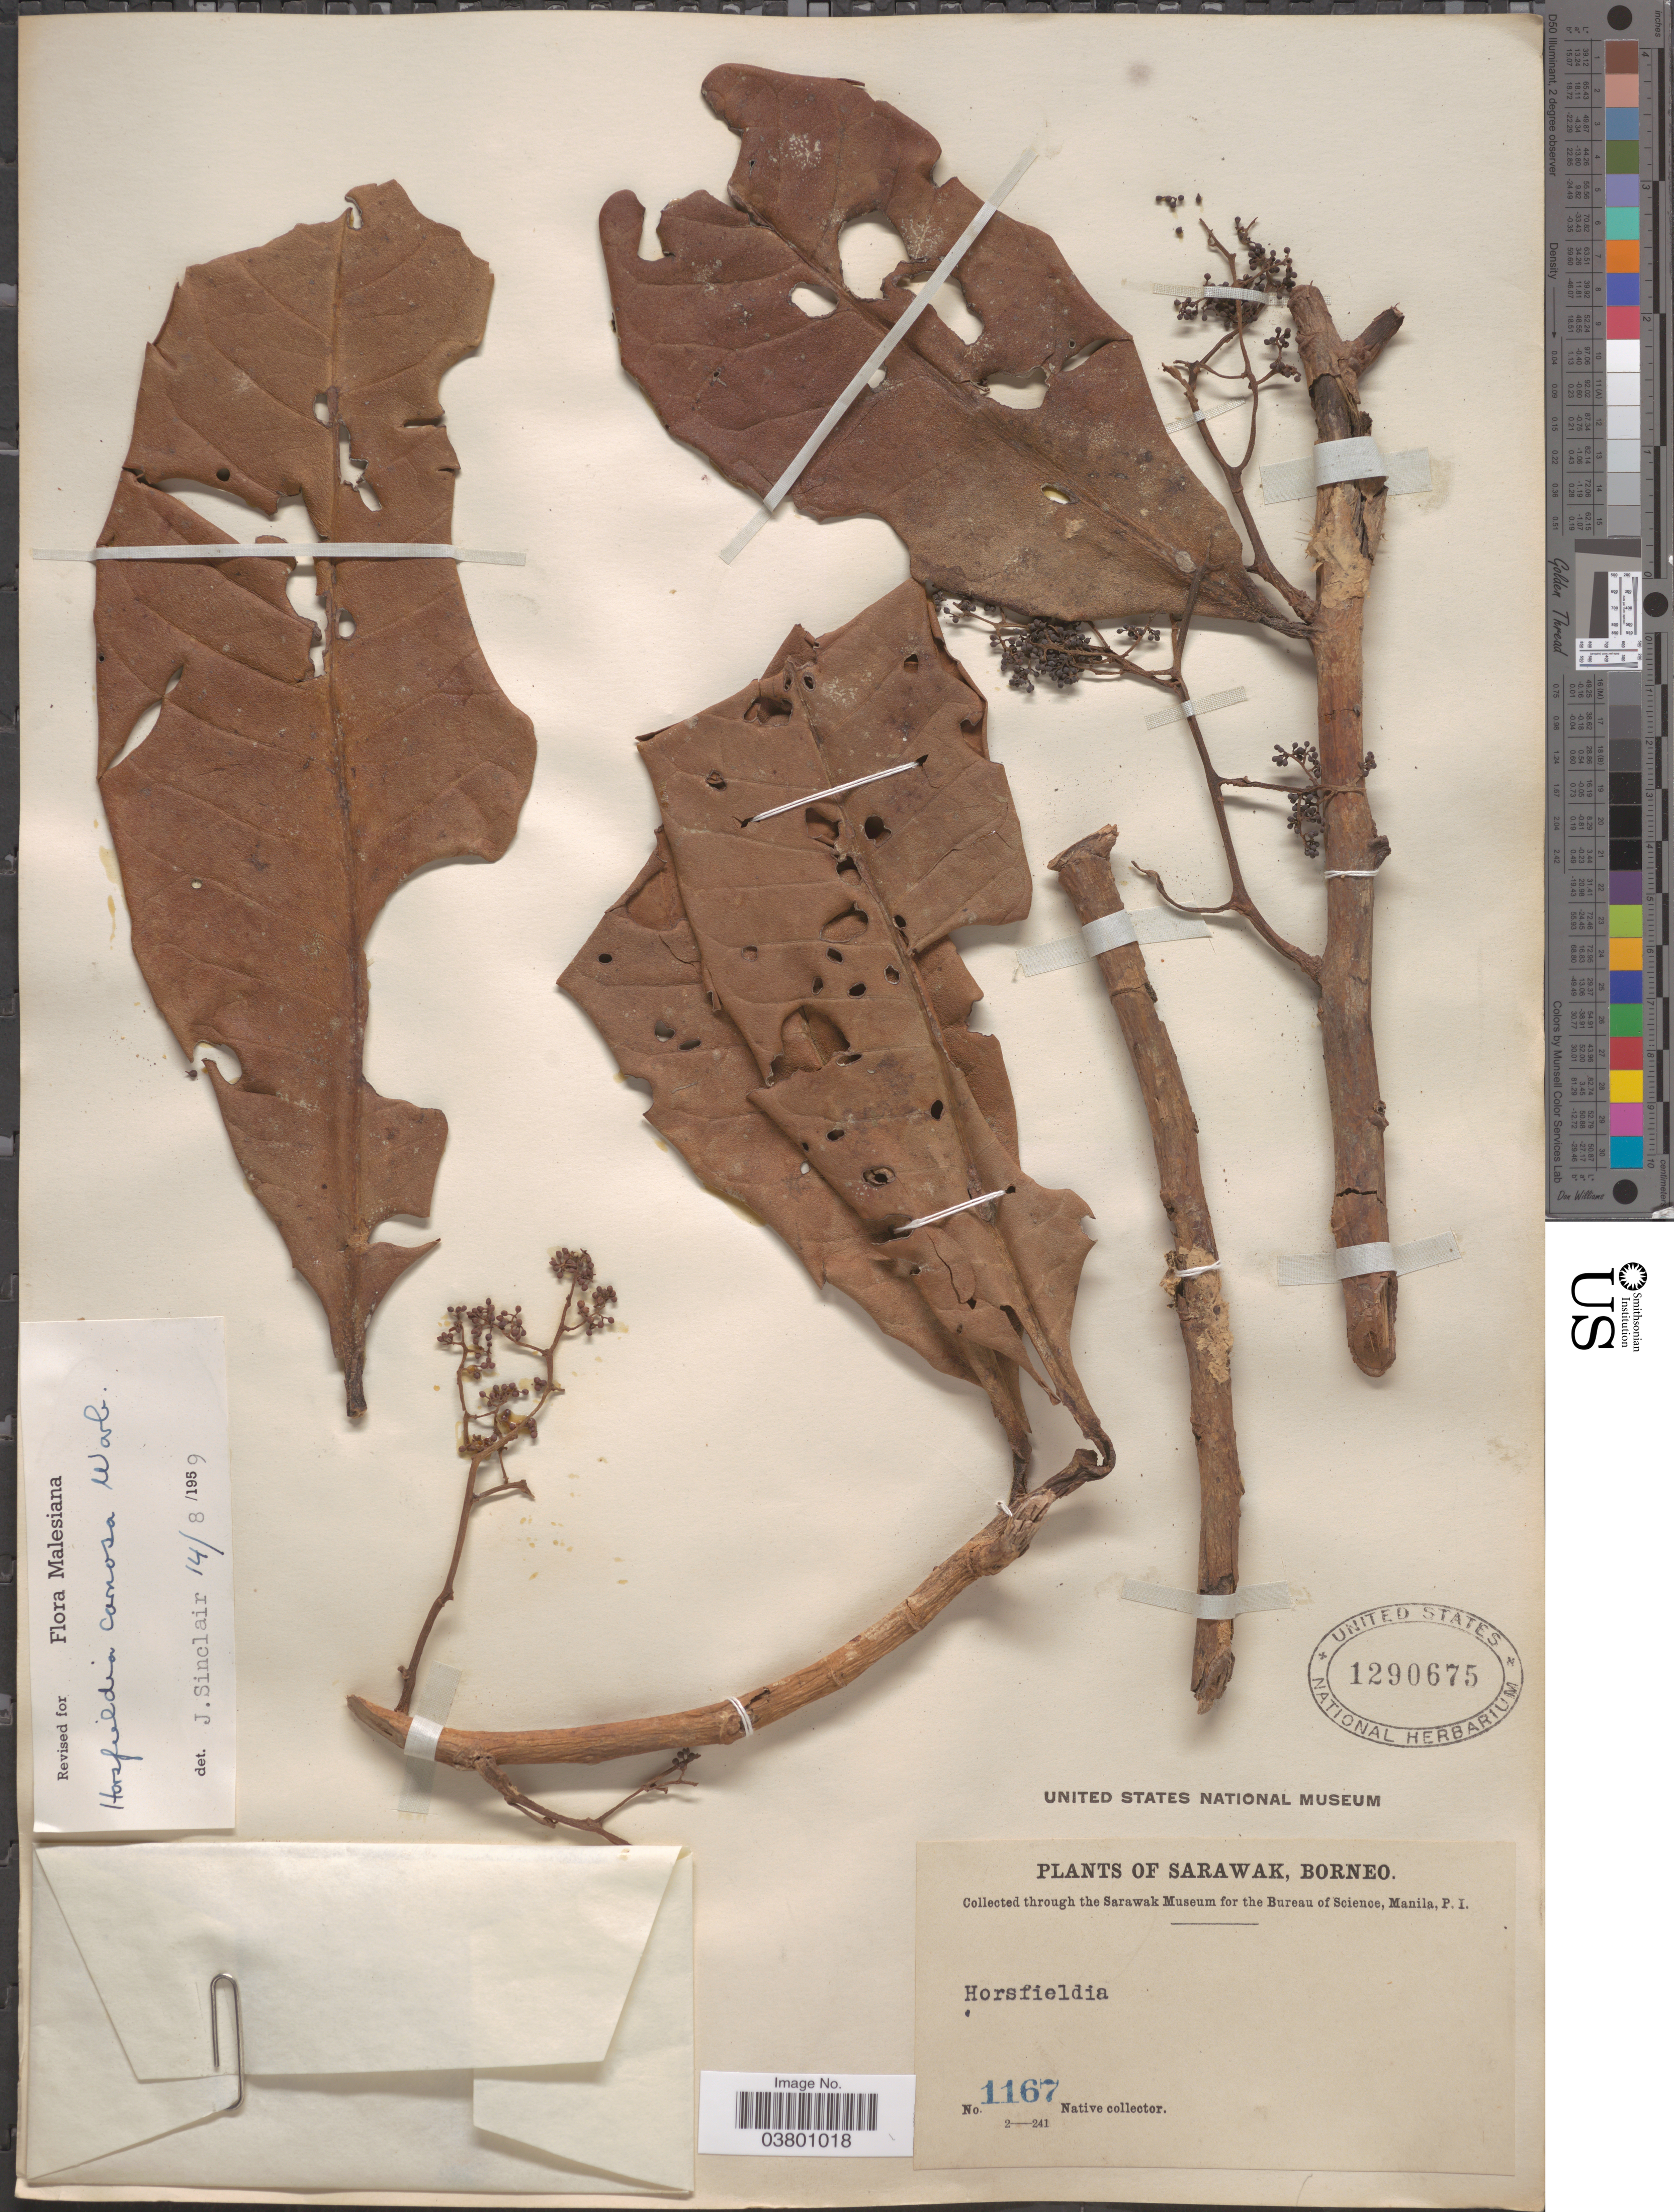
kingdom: Plantae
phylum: Tracheophyta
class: Magnoliopsida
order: Magnoliales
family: Myristicaceae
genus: Horsfieldia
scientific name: Horsfieldia carnosa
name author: Warb.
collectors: Native collector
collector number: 1167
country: Malaysia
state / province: Sarawak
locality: Borneo.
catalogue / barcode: US 1290675